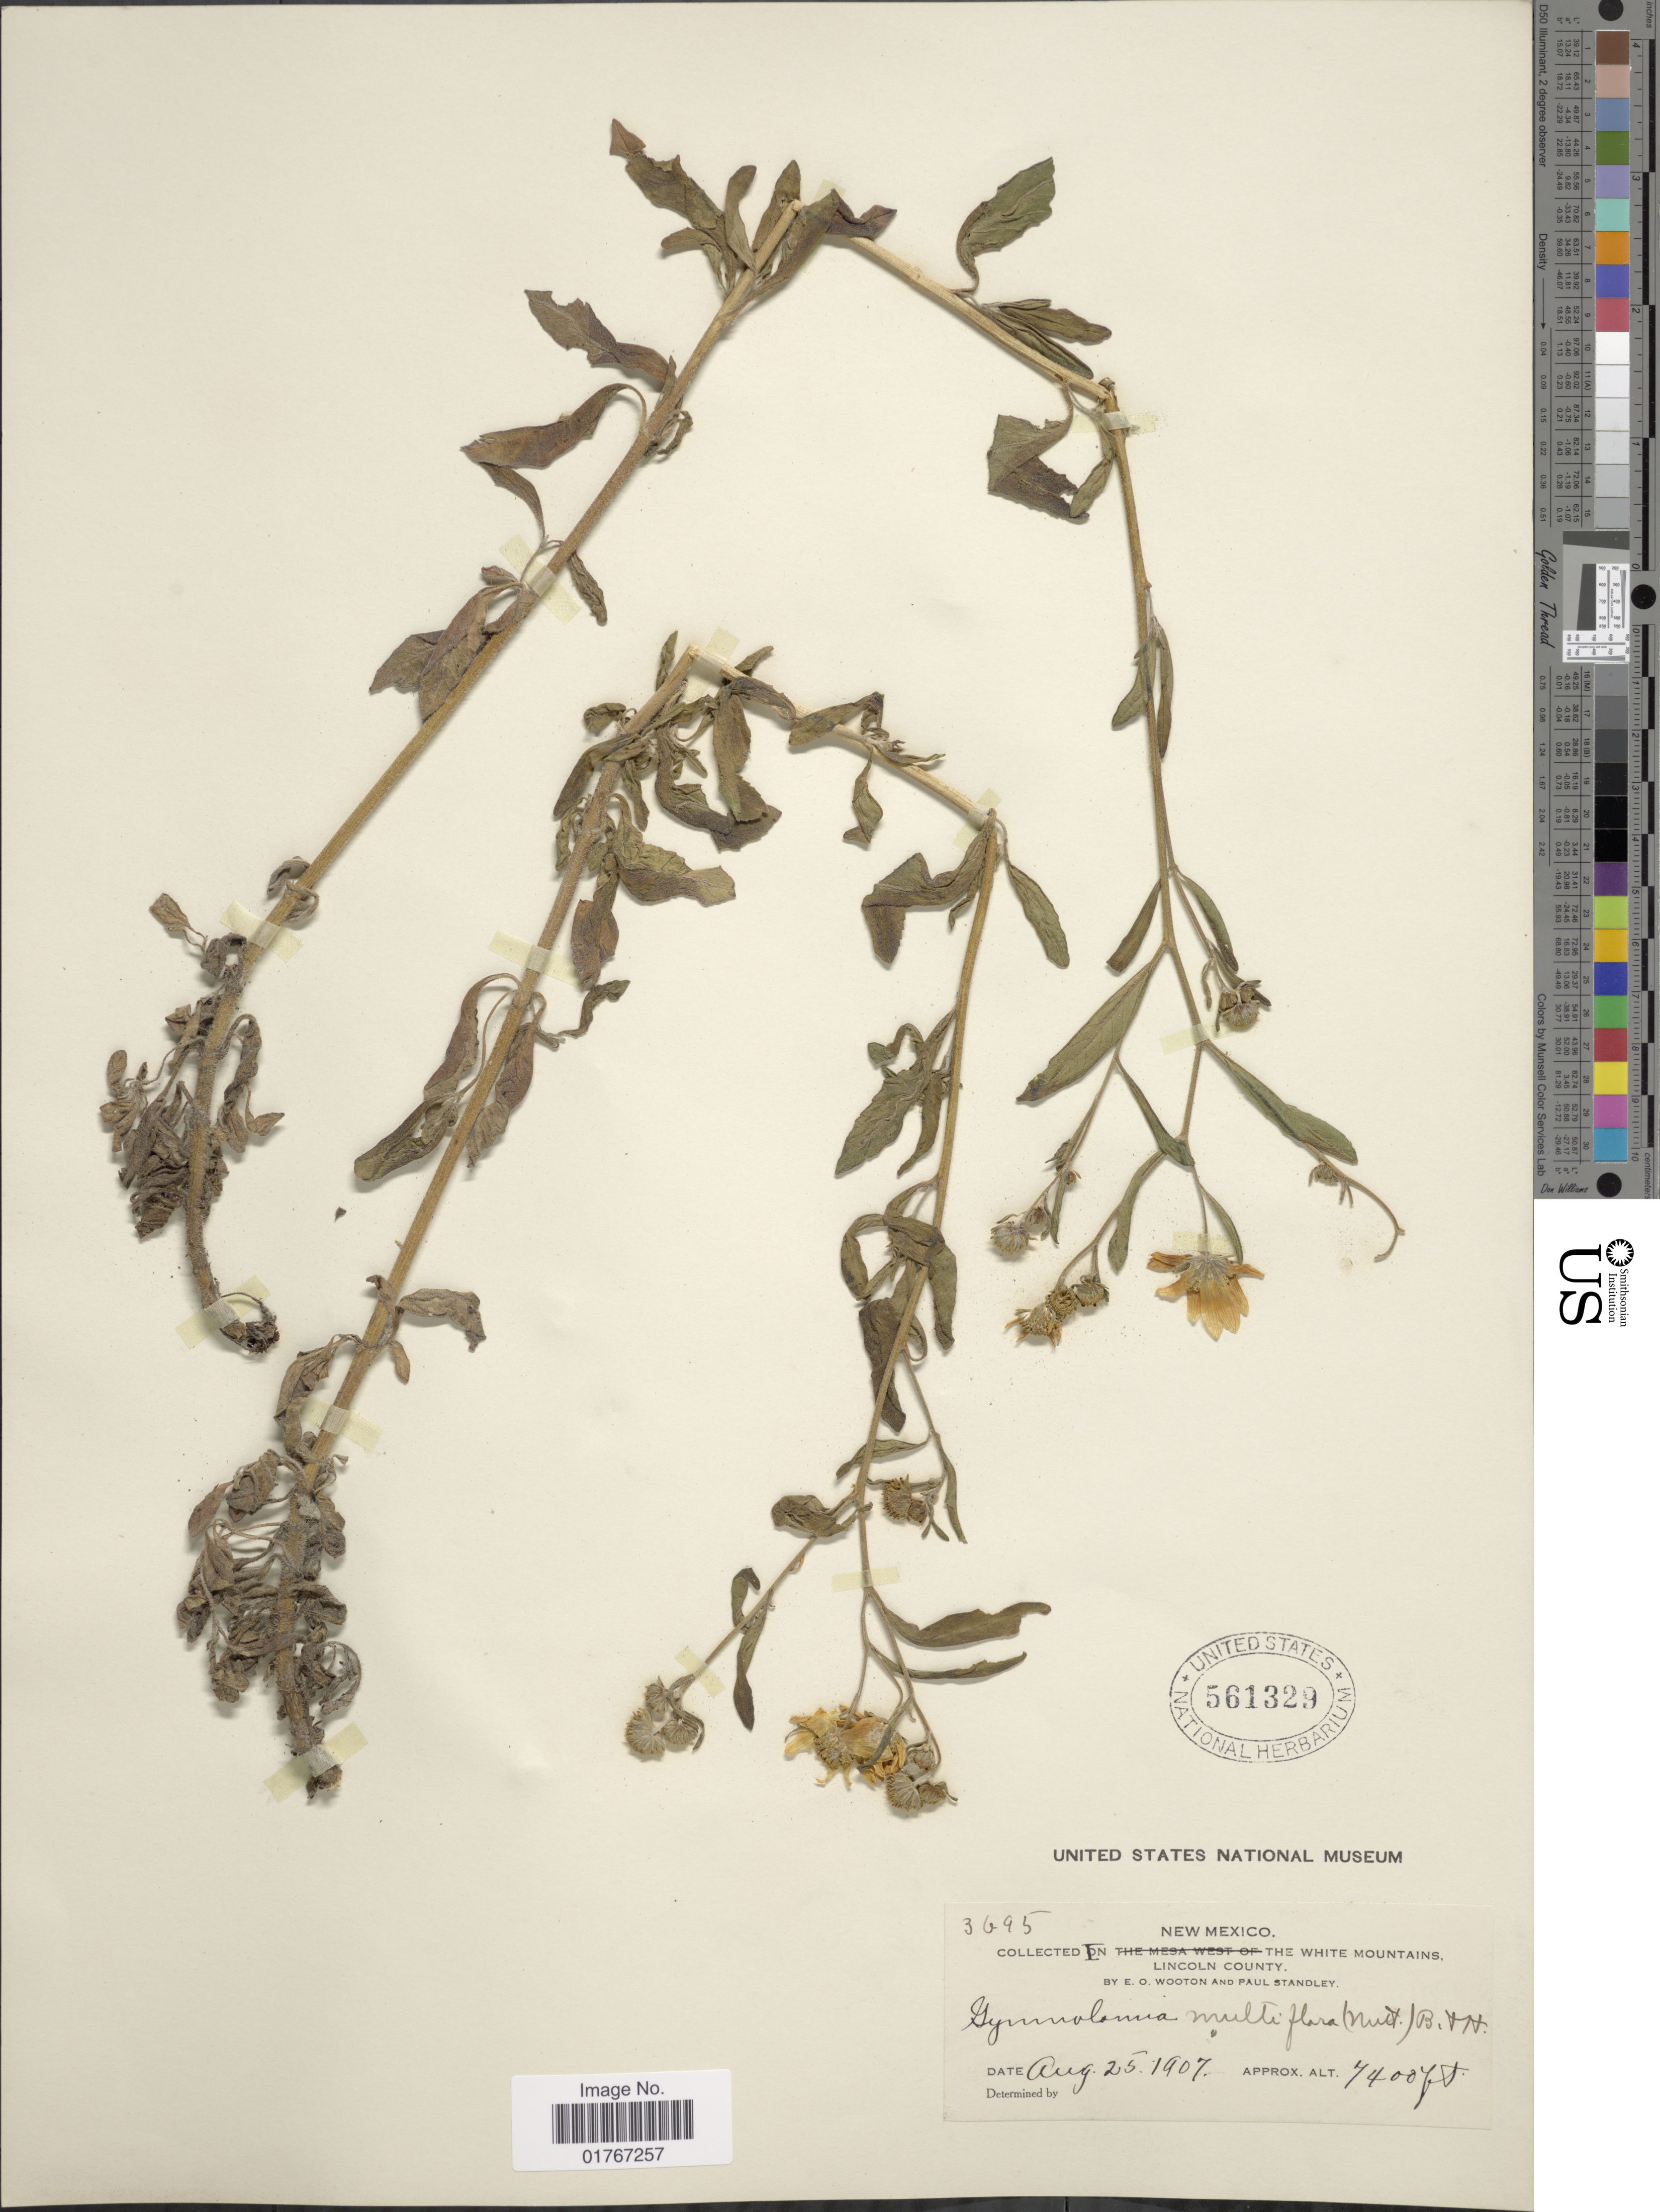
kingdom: Plantae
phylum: Tracheophyta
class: Magnoliopsida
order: Asterales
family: Asteraceae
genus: Heliomeris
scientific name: Heliomeris multiflora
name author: Nutt.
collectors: E. O. Wooton & P. C. Standley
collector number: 3695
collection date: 1907-08-25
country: United States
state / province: New Mexico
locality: The White Mountains, Lincoln County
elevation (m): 2256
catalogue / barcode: US 561329